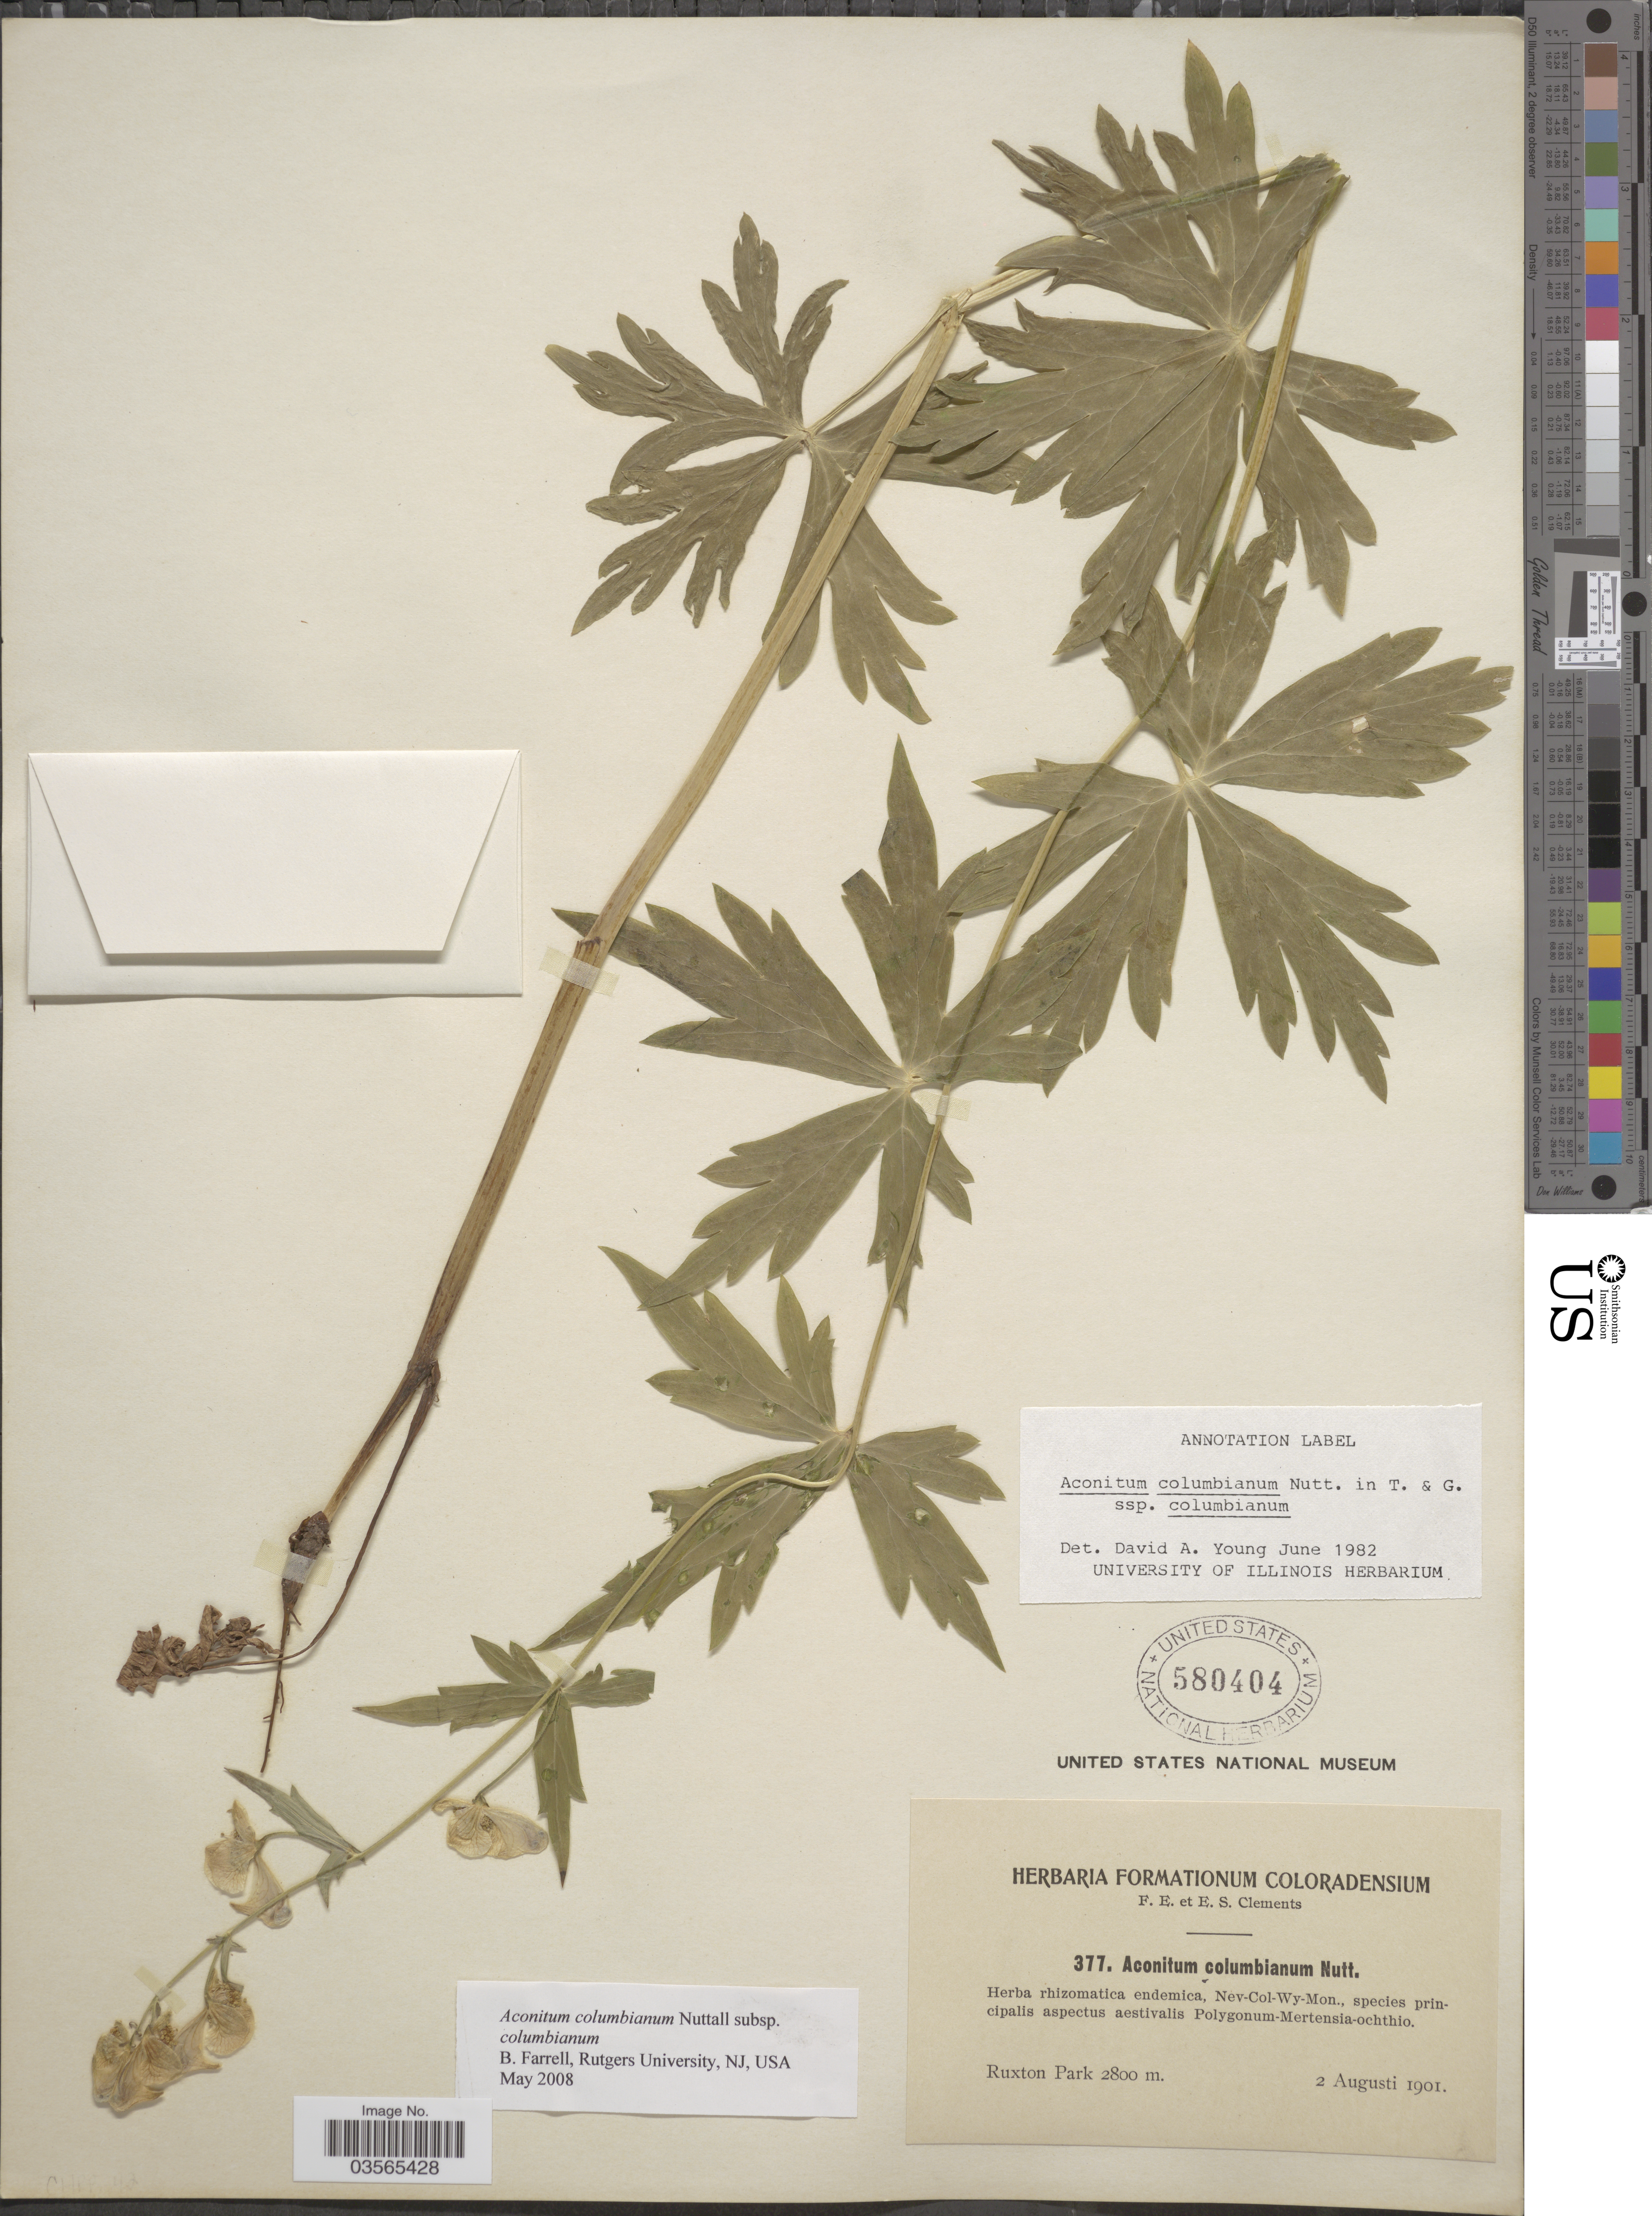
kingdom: Plantae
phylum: Tracheophyta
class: Magnoliopsida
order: Ranunculales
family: Ranunculaceae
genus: Aconitum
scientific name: Aconitum columbianum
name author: Nutt.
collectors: F. E. Clements & E. S. Clements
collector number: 377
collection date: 1901-08-02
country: United States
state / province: Colorado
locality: Ruxton Park.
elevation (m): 2800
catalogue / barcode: US 580404